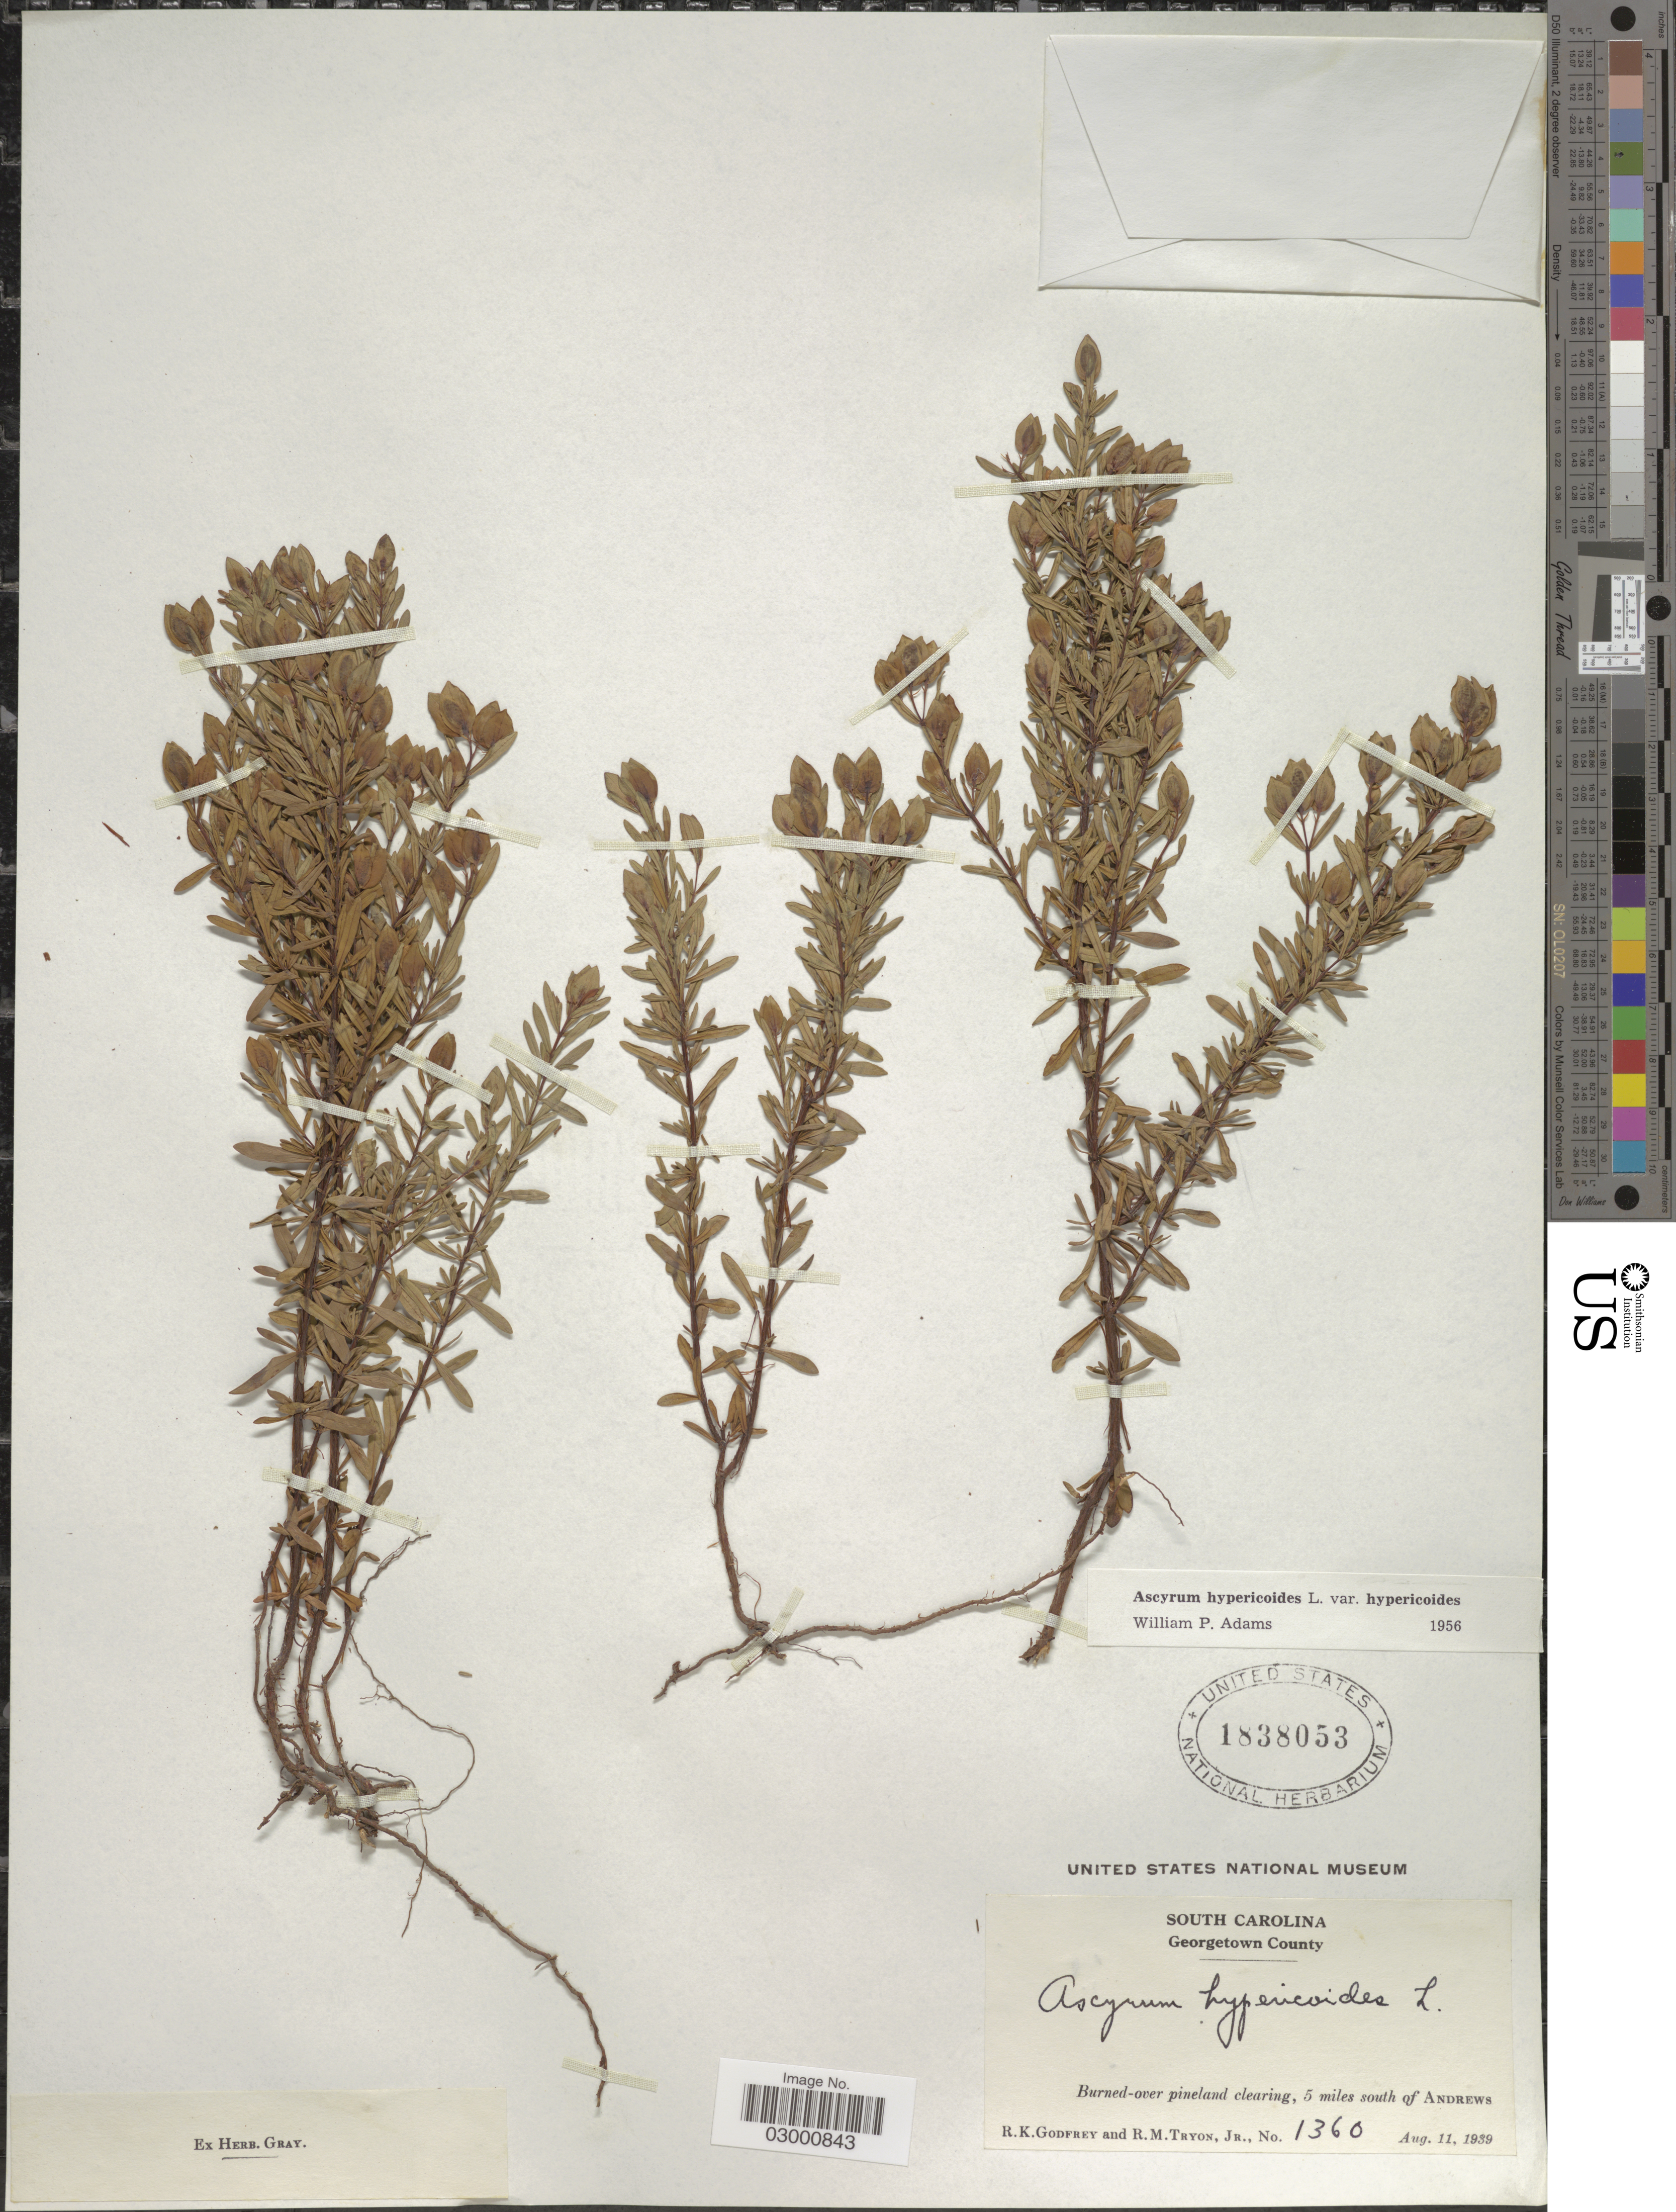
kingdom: Plantae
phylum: Tracheophyta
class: Magnoliopsida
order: Malpighiales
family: Hypericaceae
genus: Hypericum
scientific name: Hypericum hypericoides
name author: (L.) Crantz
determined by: Strong, Mark T., (BOT), Smithsonian Institution - National Museum of Natural History (UNITED STATES)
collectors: R. K. Godfrey & R. Tryon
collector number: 1360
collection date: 1939-08-11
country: United States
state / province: South Carolina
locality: Georgetown County. 5 miles south of Andrews.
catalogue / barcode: US 1838053